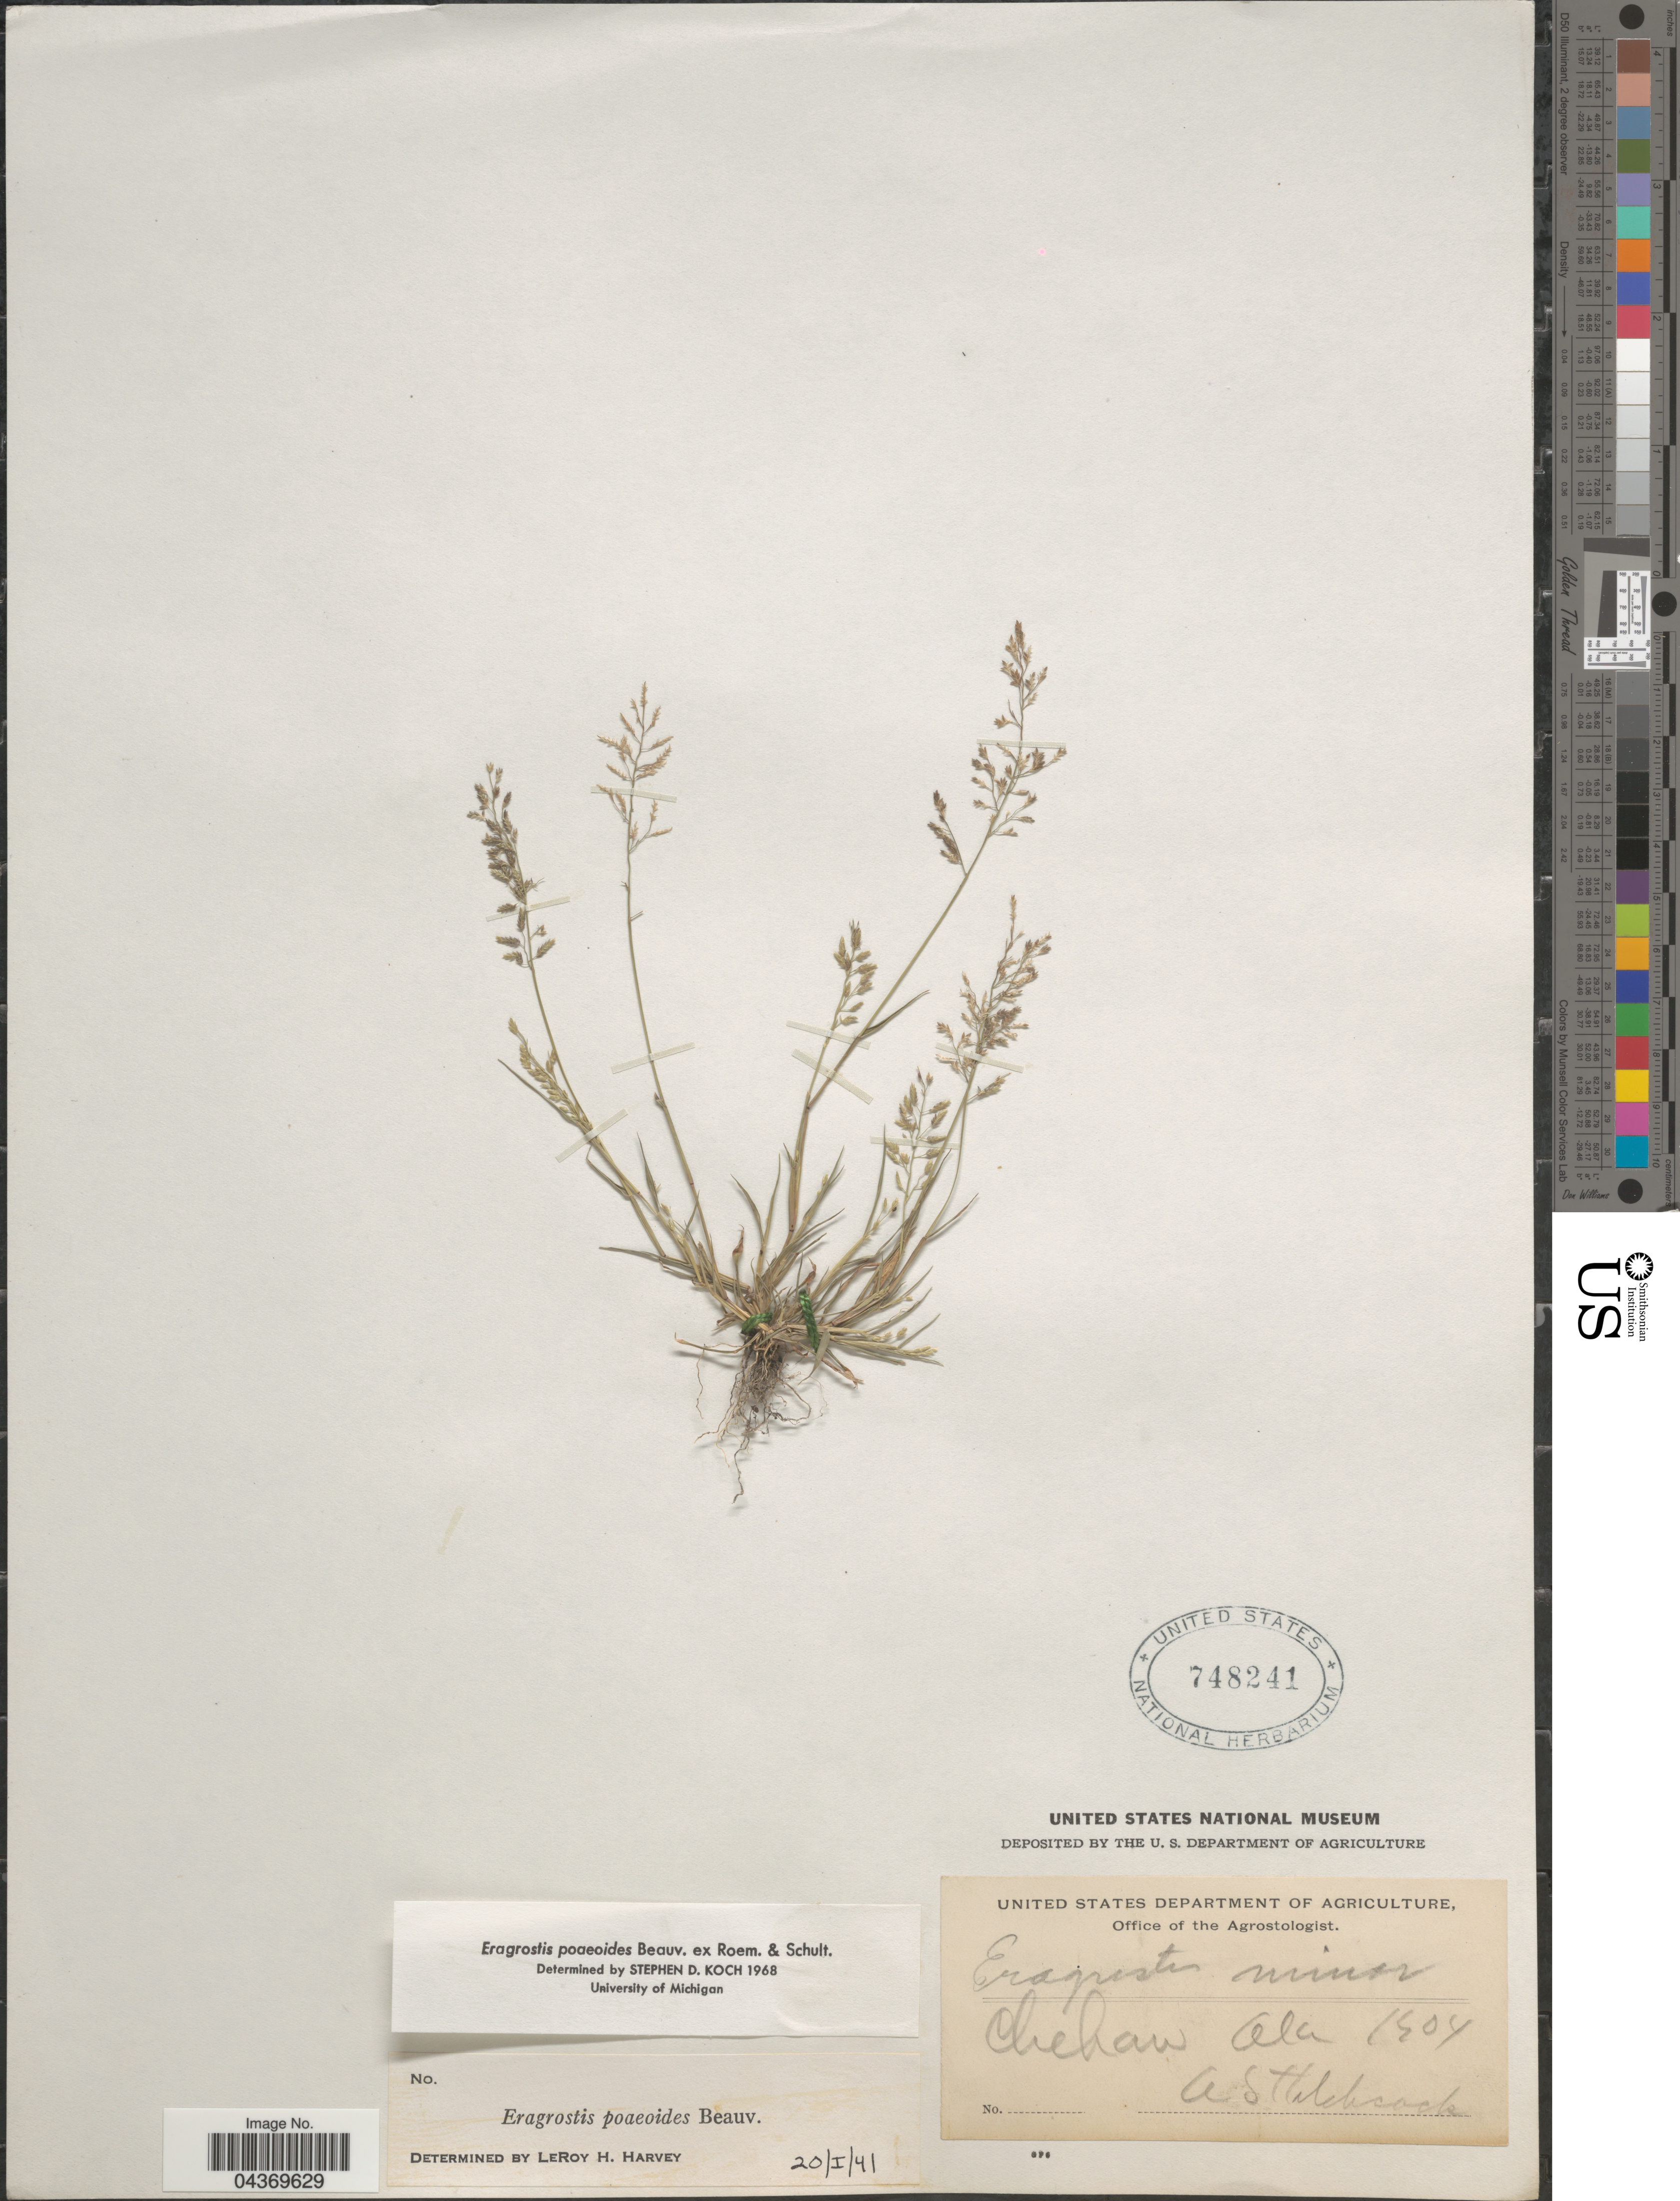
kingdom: Plantae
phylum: Tracheophyta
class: Liliopsida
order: Poales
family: Poaceae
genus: Eragrostis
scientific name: Eragrostis minor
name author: Host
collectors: A. S. Hitchcock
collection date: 1904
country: United States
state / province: Alabama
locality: Chehaw.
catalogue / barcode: US 748241